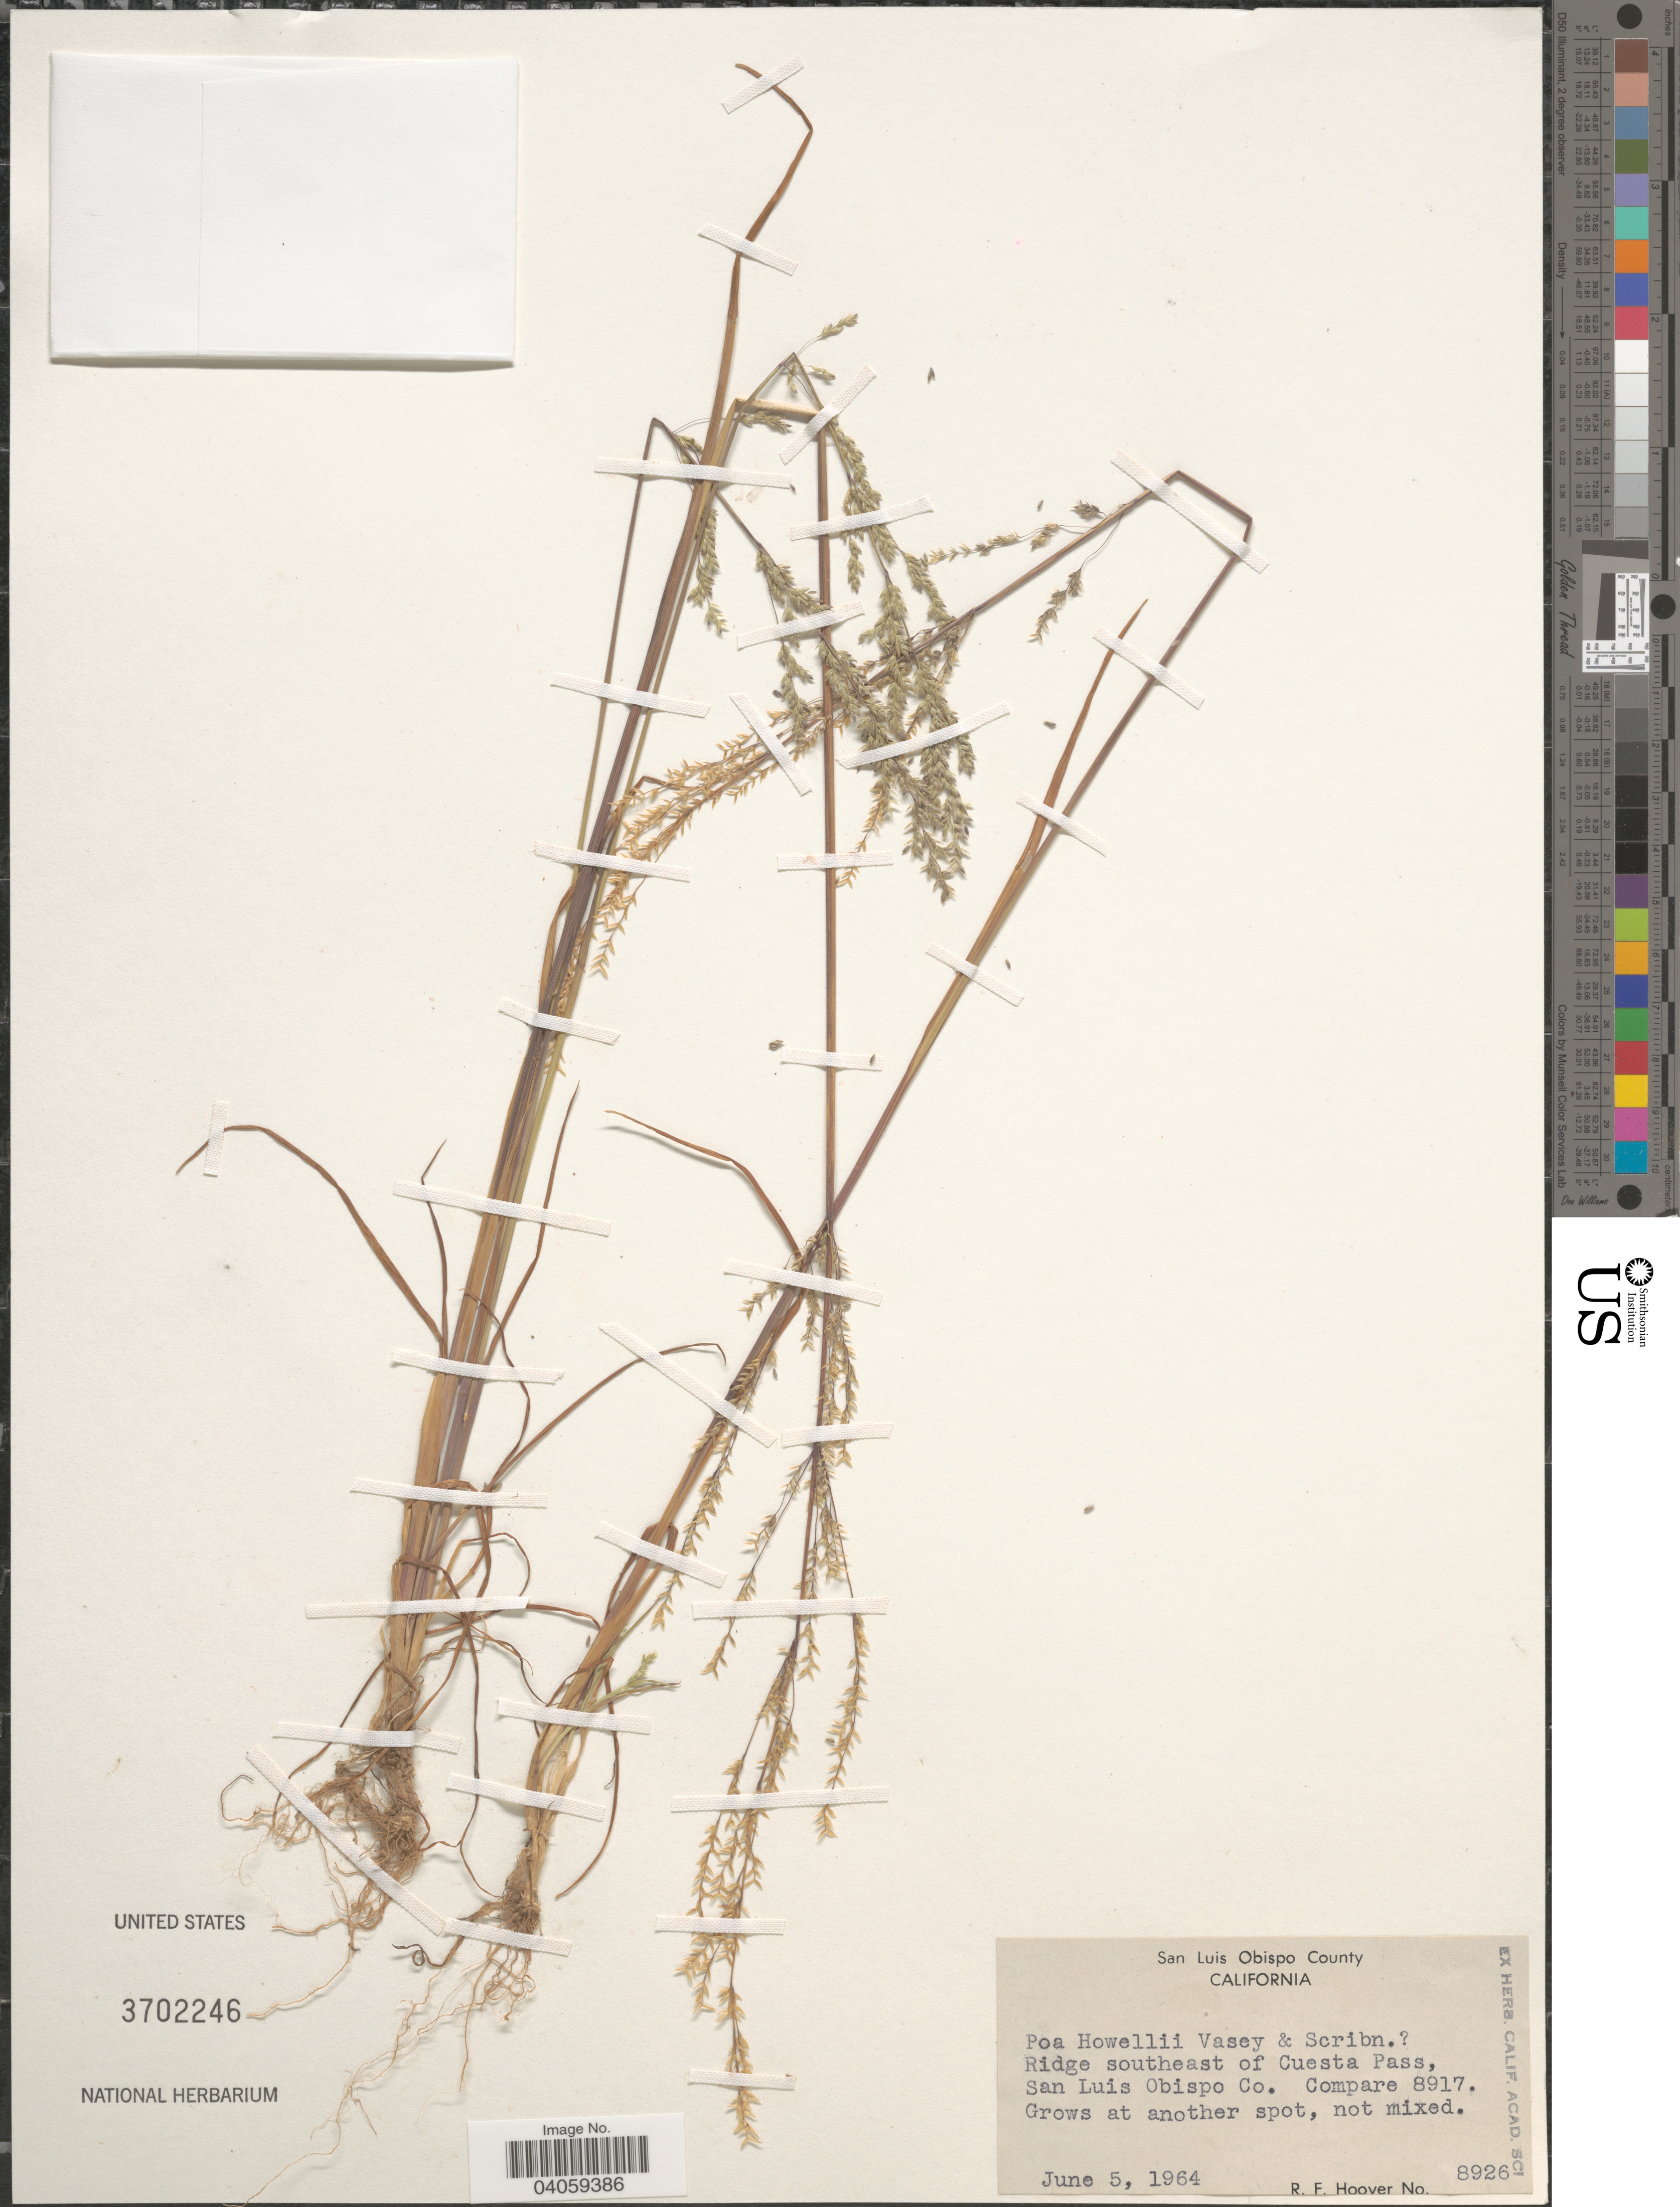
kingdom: Plantae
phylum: Tracheophyta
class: Liliopsida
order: Poales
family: Poaceae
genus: Poa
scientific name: Poa howellii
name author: Vasey & Scribn.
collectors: R. F. Hoover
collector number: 8926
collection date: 1964-06-05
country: United States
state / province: California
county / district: San Luis Obispo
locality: San Luis Obispo County. Ridge southeast of Cuesta Pass, San Luis Obispo Co.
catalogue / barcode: US 3702246